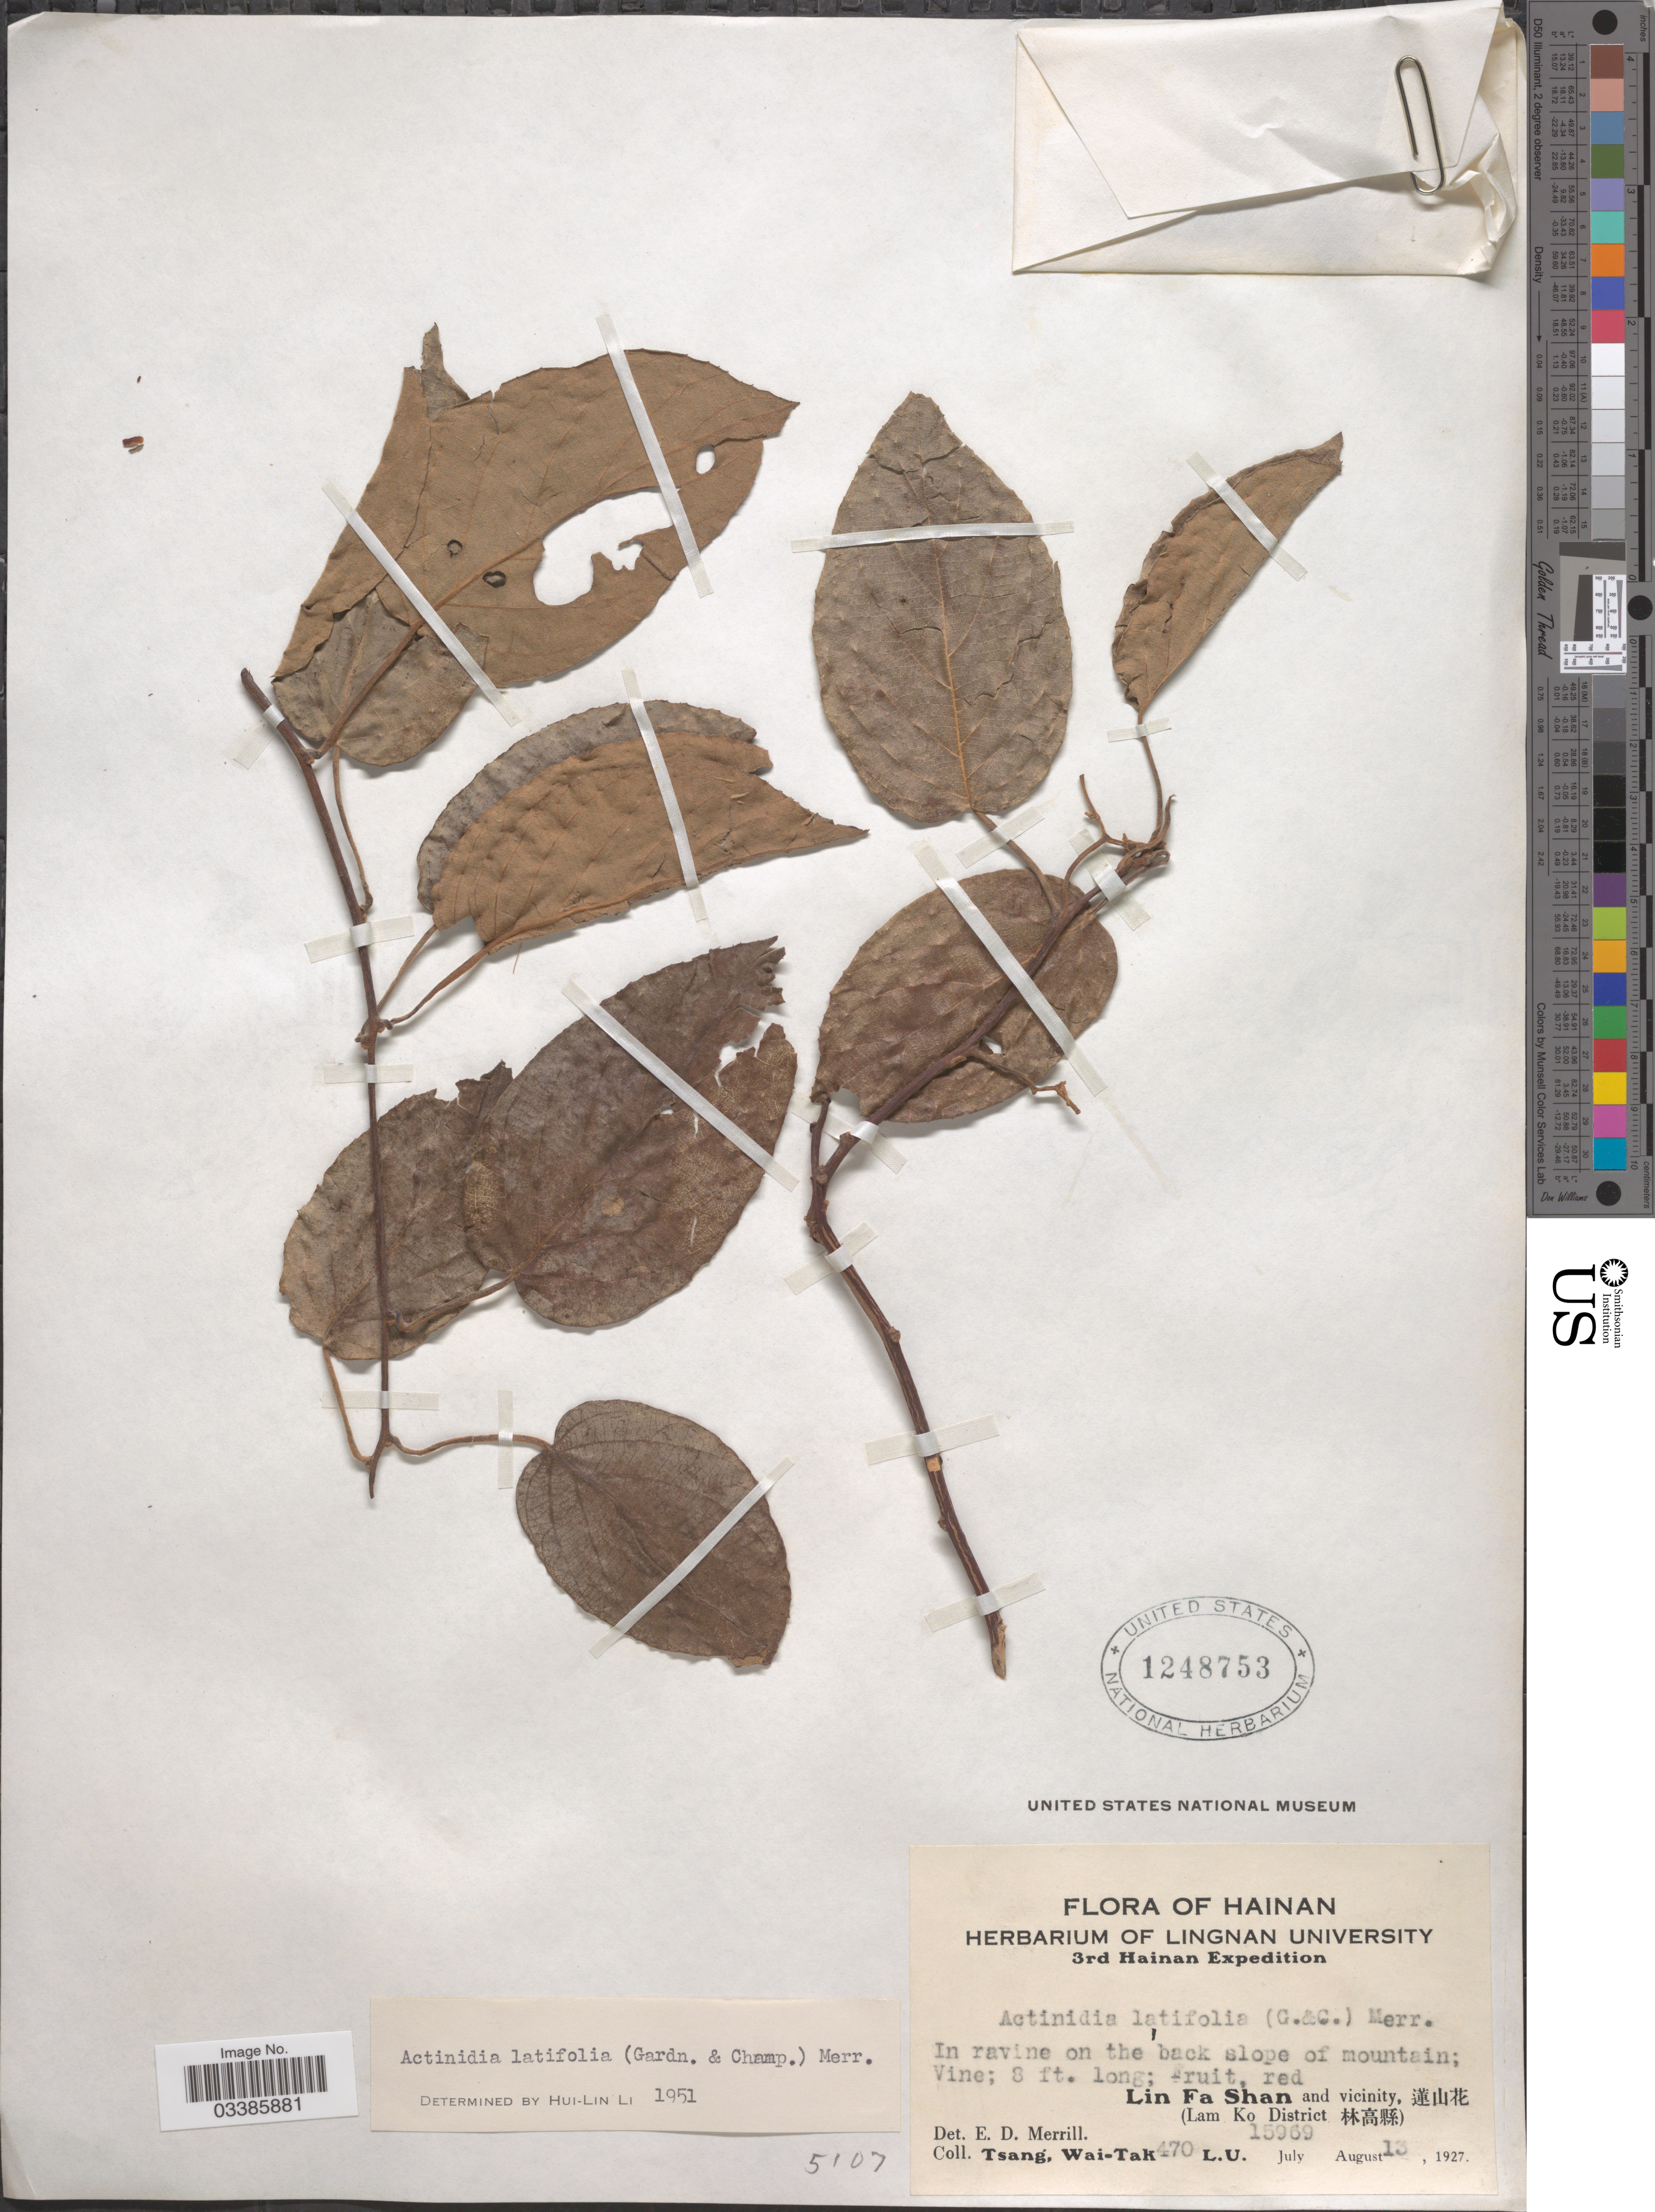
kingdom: Plantae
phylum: Tracheophyta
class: Magnoliopsida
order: Ericales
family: Actinidiaceae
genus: Actinidia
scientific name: Actinidia latifolia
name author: (Gardner & Champ.) Merr.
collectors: W. T. Tsang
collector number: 470 L.U. 15969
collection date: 1927-08-13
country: China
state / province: Hainan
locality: ravine on the back slope of mountain. Lin Fa Shan and vicinity, (Lam Ko District).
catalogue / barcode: US 1248753